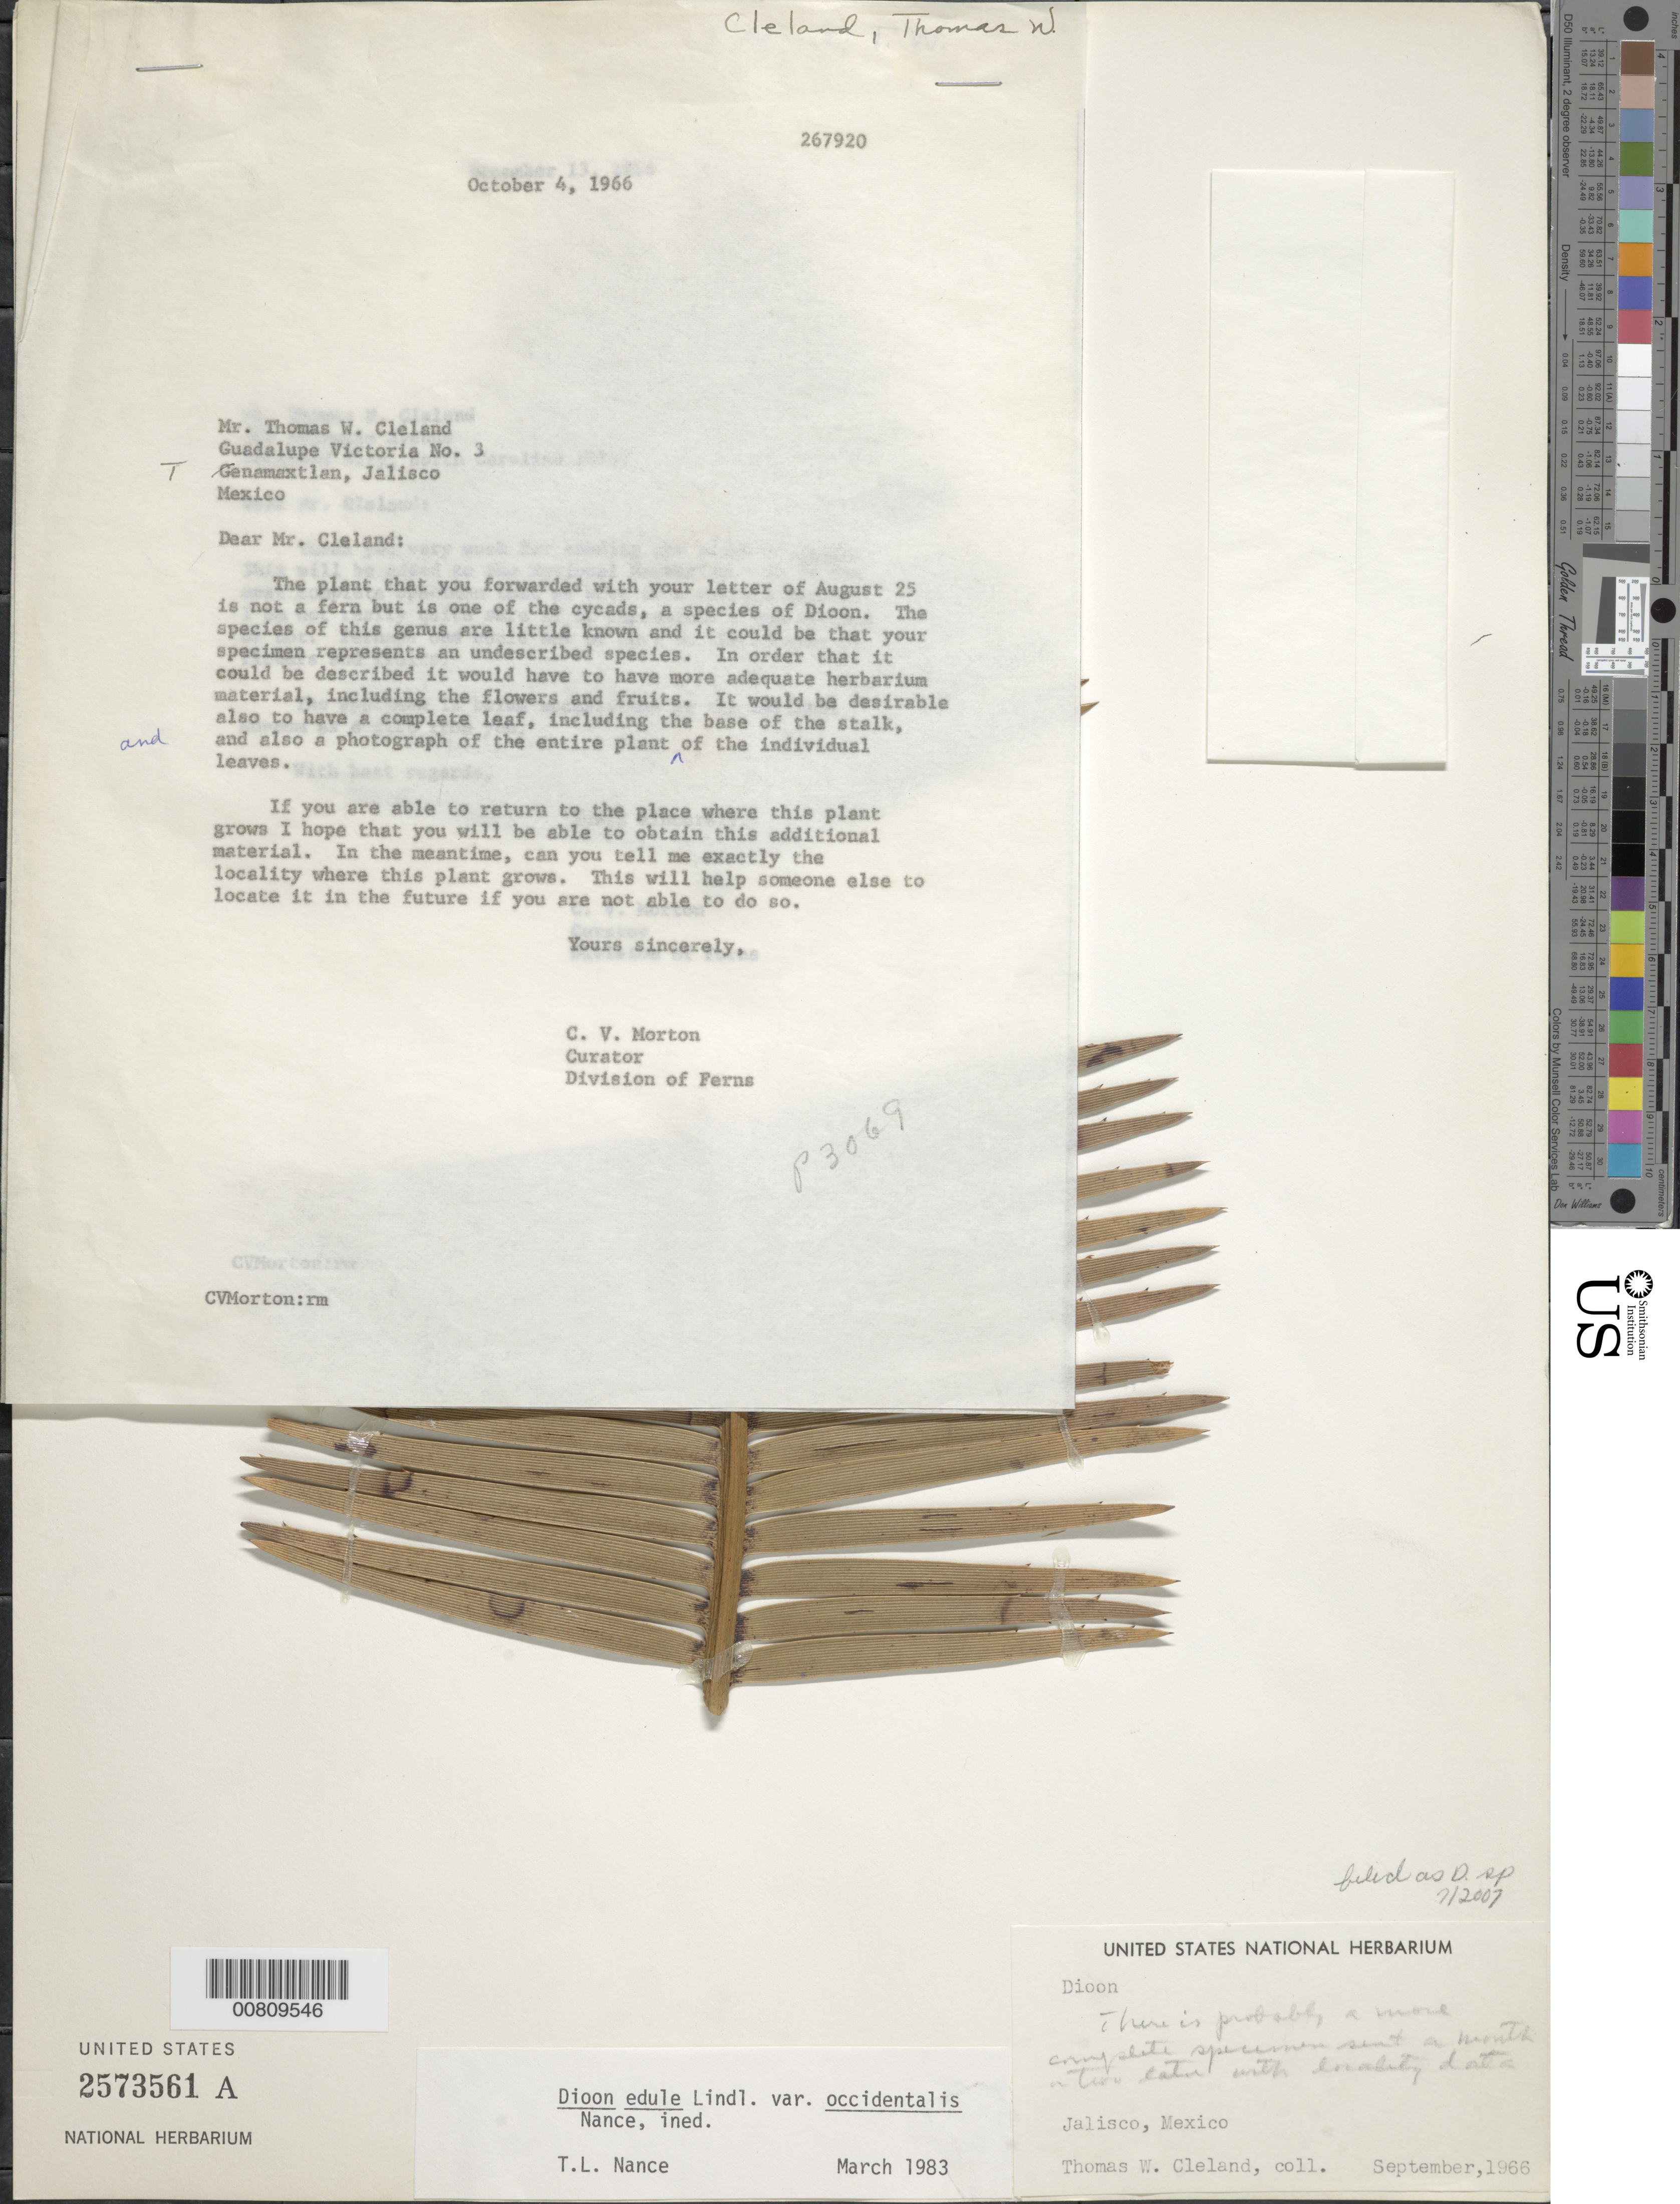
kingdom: Plantae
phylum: Tracheophyta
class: Cycadopsida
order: Cycadales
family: Zamiaceae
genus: Dioon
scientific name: Dioon sp.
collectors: T. Cleland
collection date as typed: Sep 1966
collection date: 1966-09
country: Mexico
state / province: Jalisco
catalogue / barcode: US 2573561A